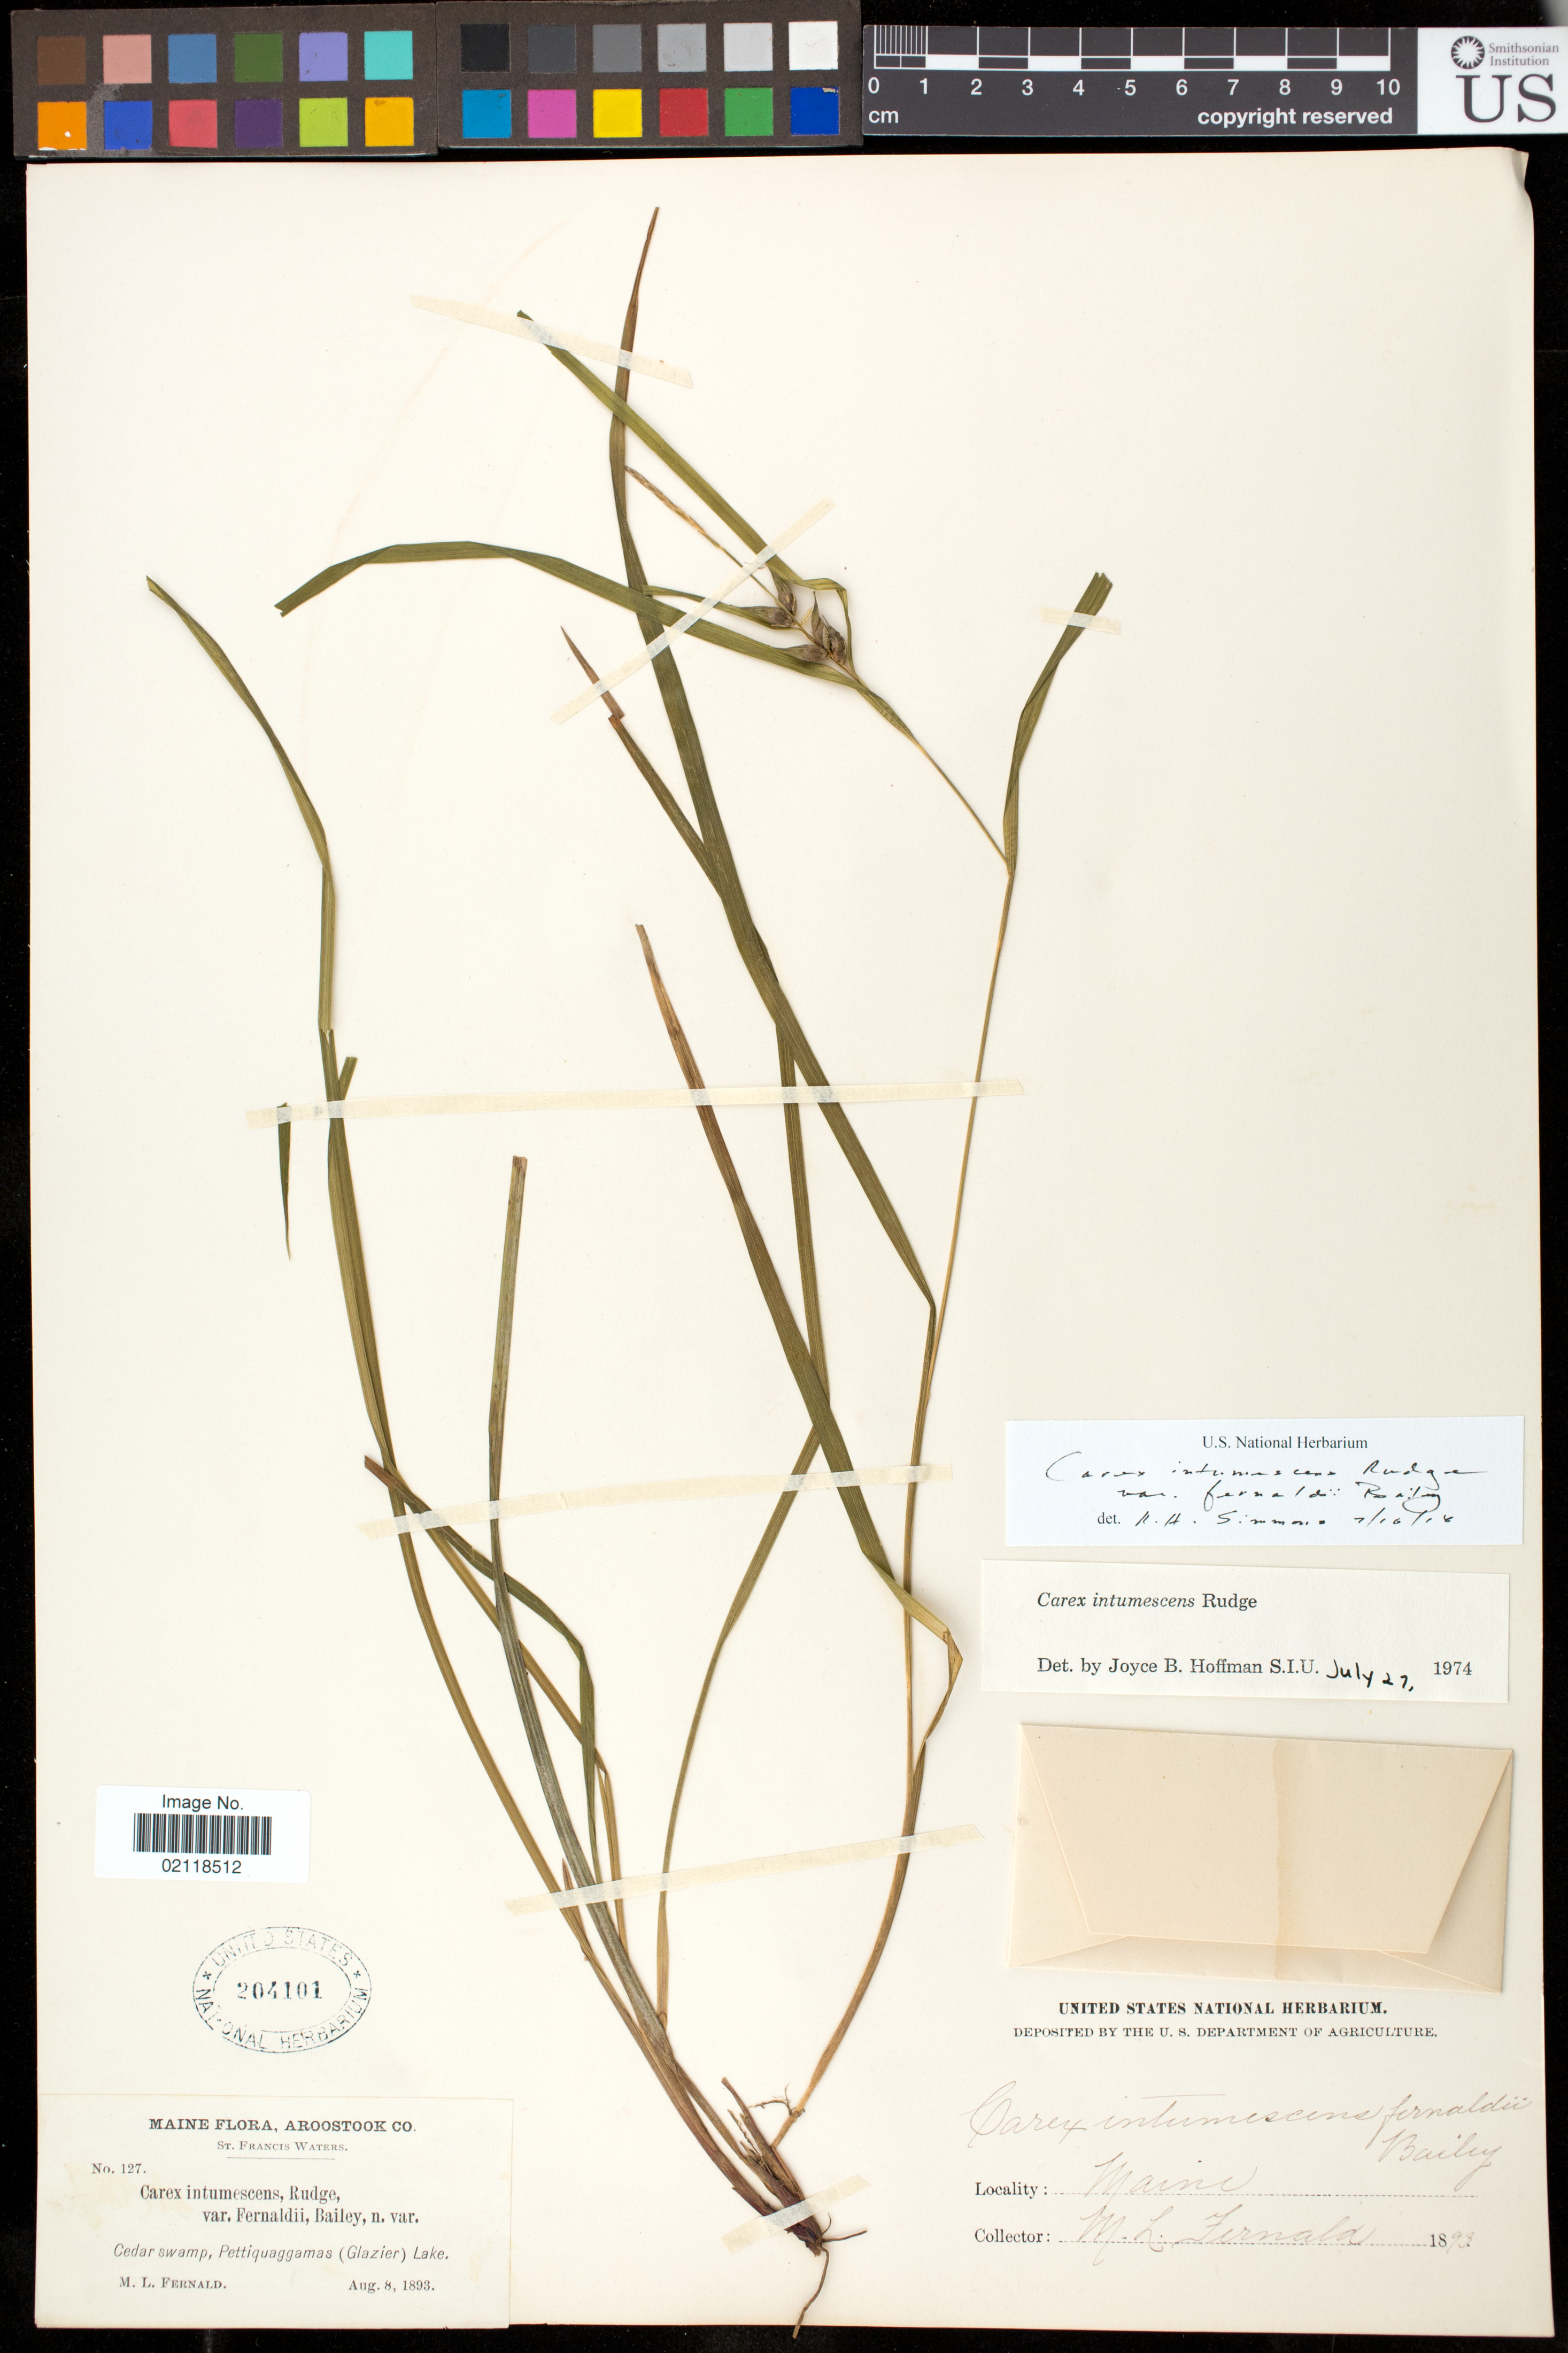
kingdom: Plantae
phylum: Tracheophyta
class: Liliopsida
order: Poales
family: Cyperaceae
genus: Carex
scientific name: Carex intumescens var. fernaldii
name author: L.H. Bailey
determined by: Simmons, R. H., (UNITED STATES)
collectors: M. L. Fernald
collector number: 127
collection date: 1893-08-08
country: United States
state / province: Maine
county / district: Aroostook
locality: St. Francis Waters, Cedar swamp, Pettiquaggamas (Glazier) Lake.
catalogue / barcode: US 204101